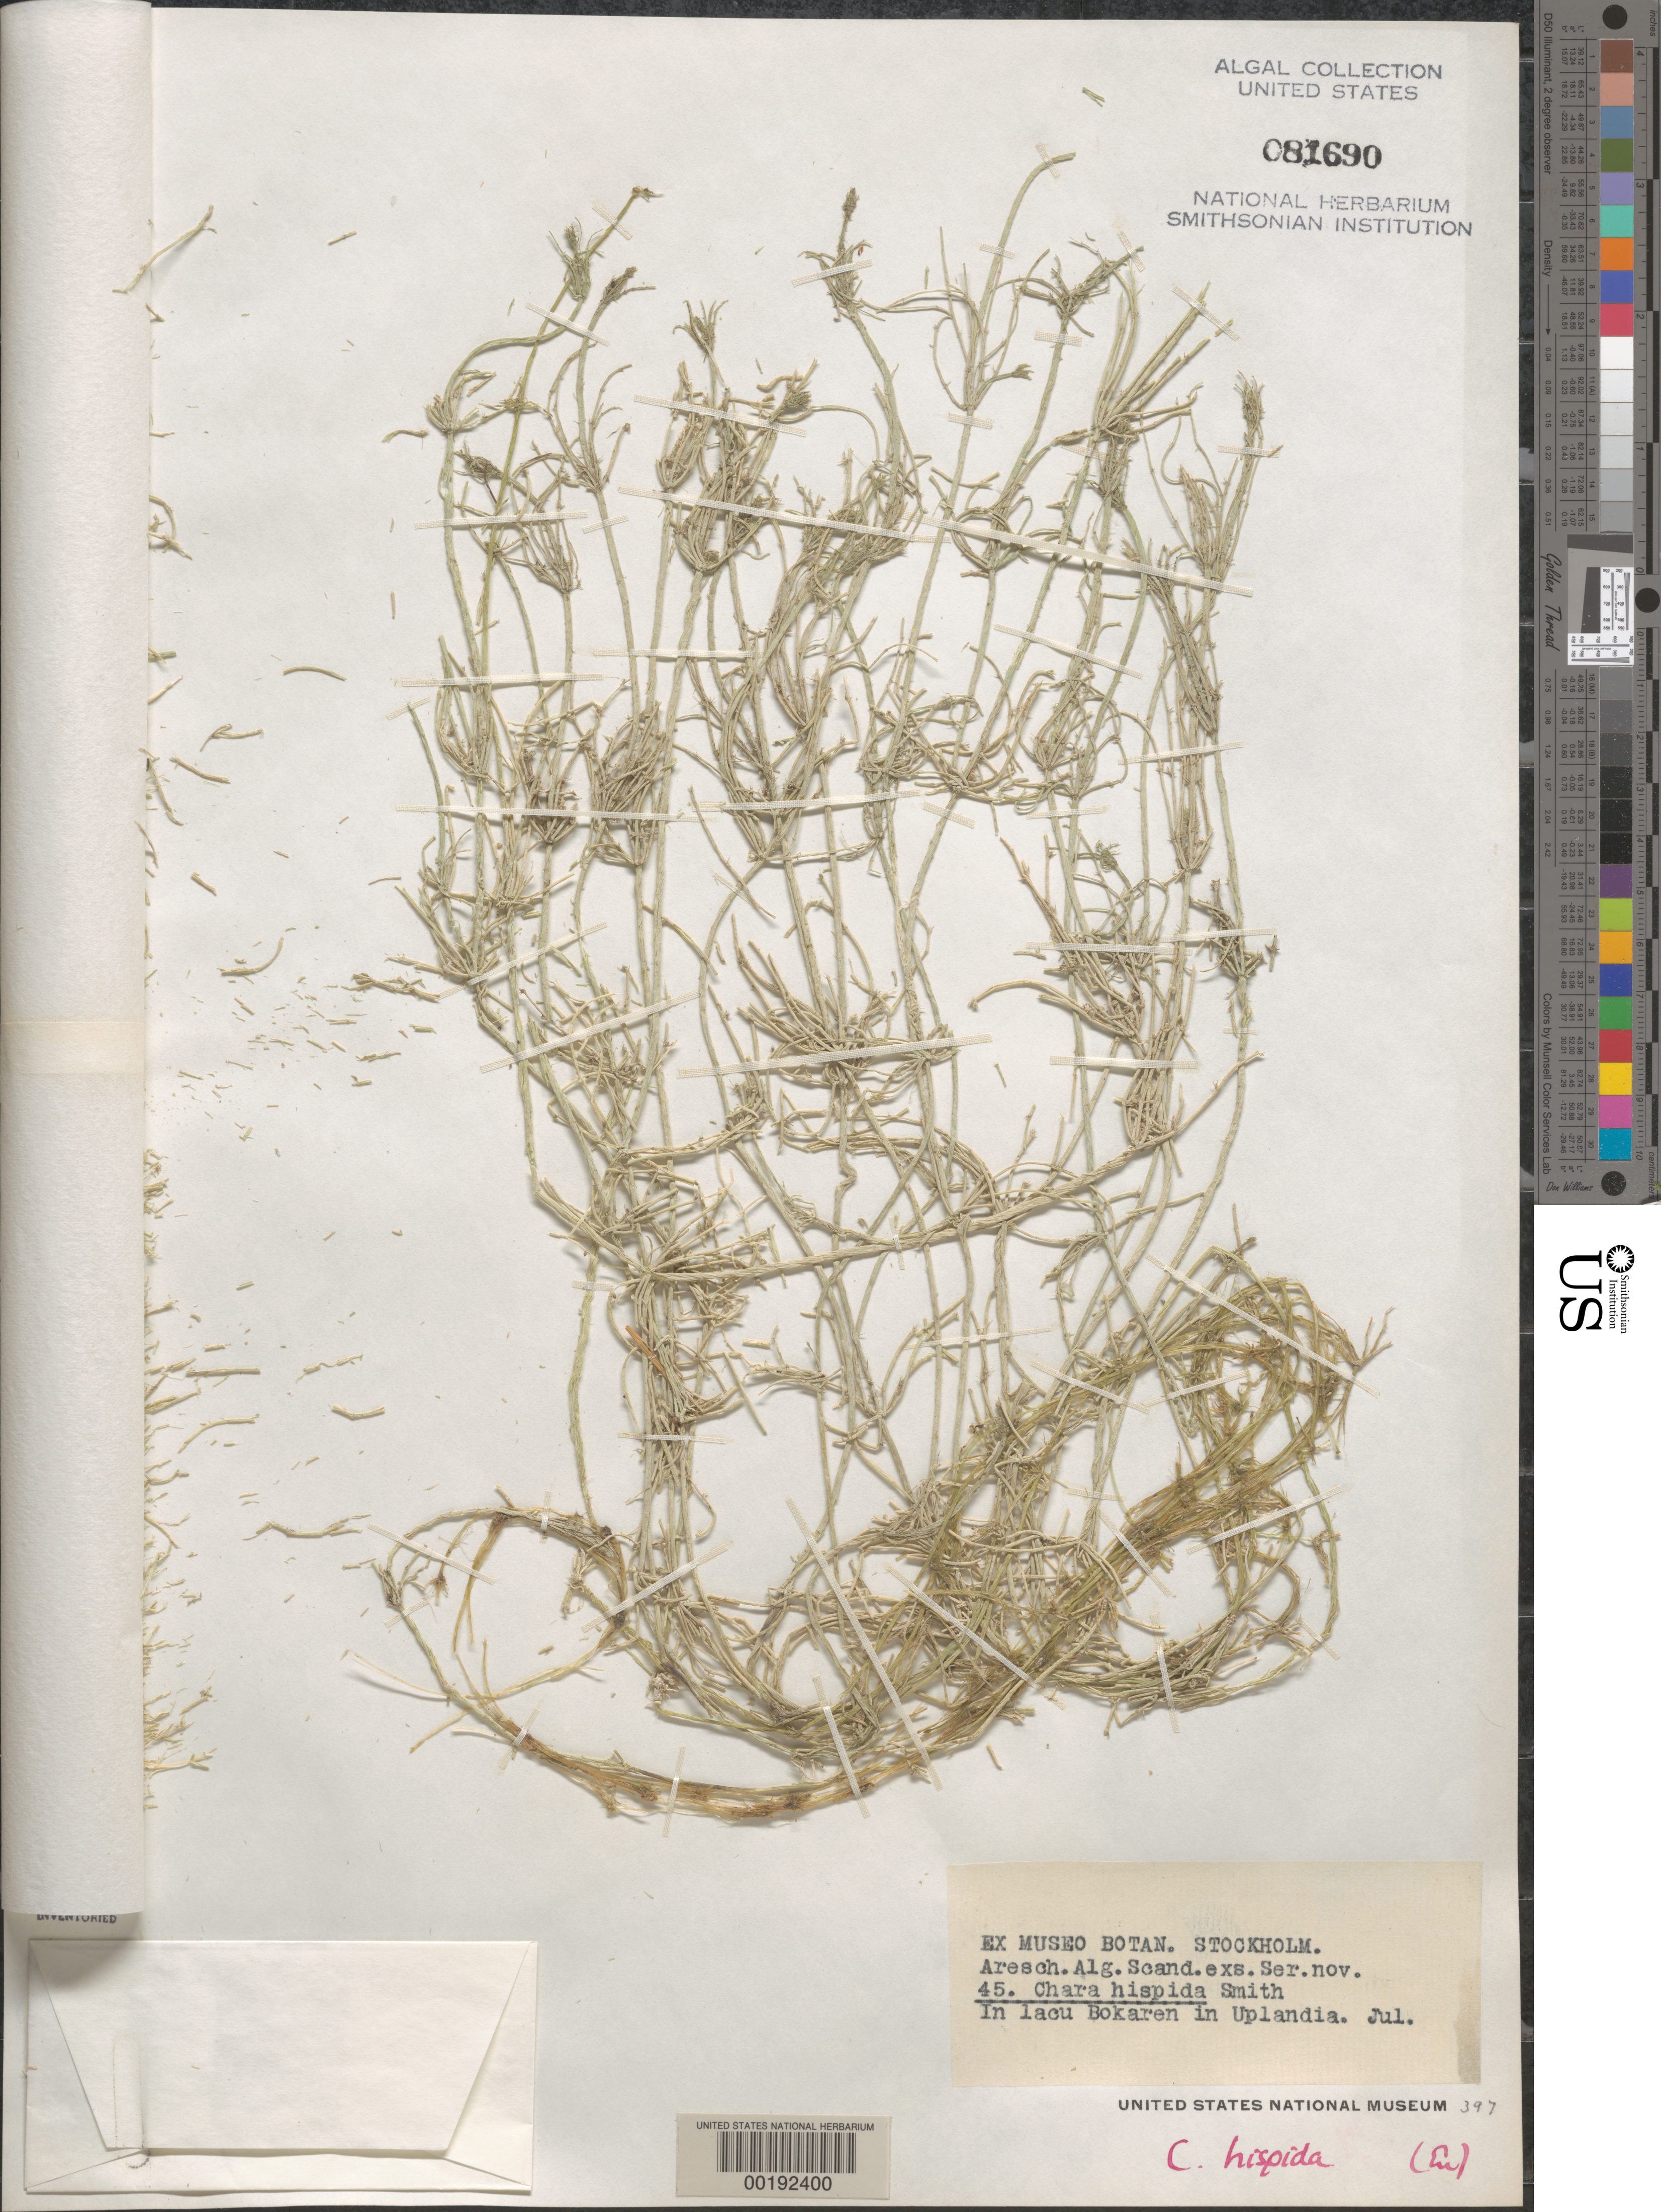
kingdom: Plantae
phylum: Charophyta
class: Charophyceae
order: Charales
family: Characeae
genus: Chara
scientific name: Chara hispida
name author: L.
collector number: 45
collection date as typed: Jul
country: Sweden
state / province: Stockholm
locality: Bokar lake, uppland (uplandia)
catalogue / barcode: US 81690